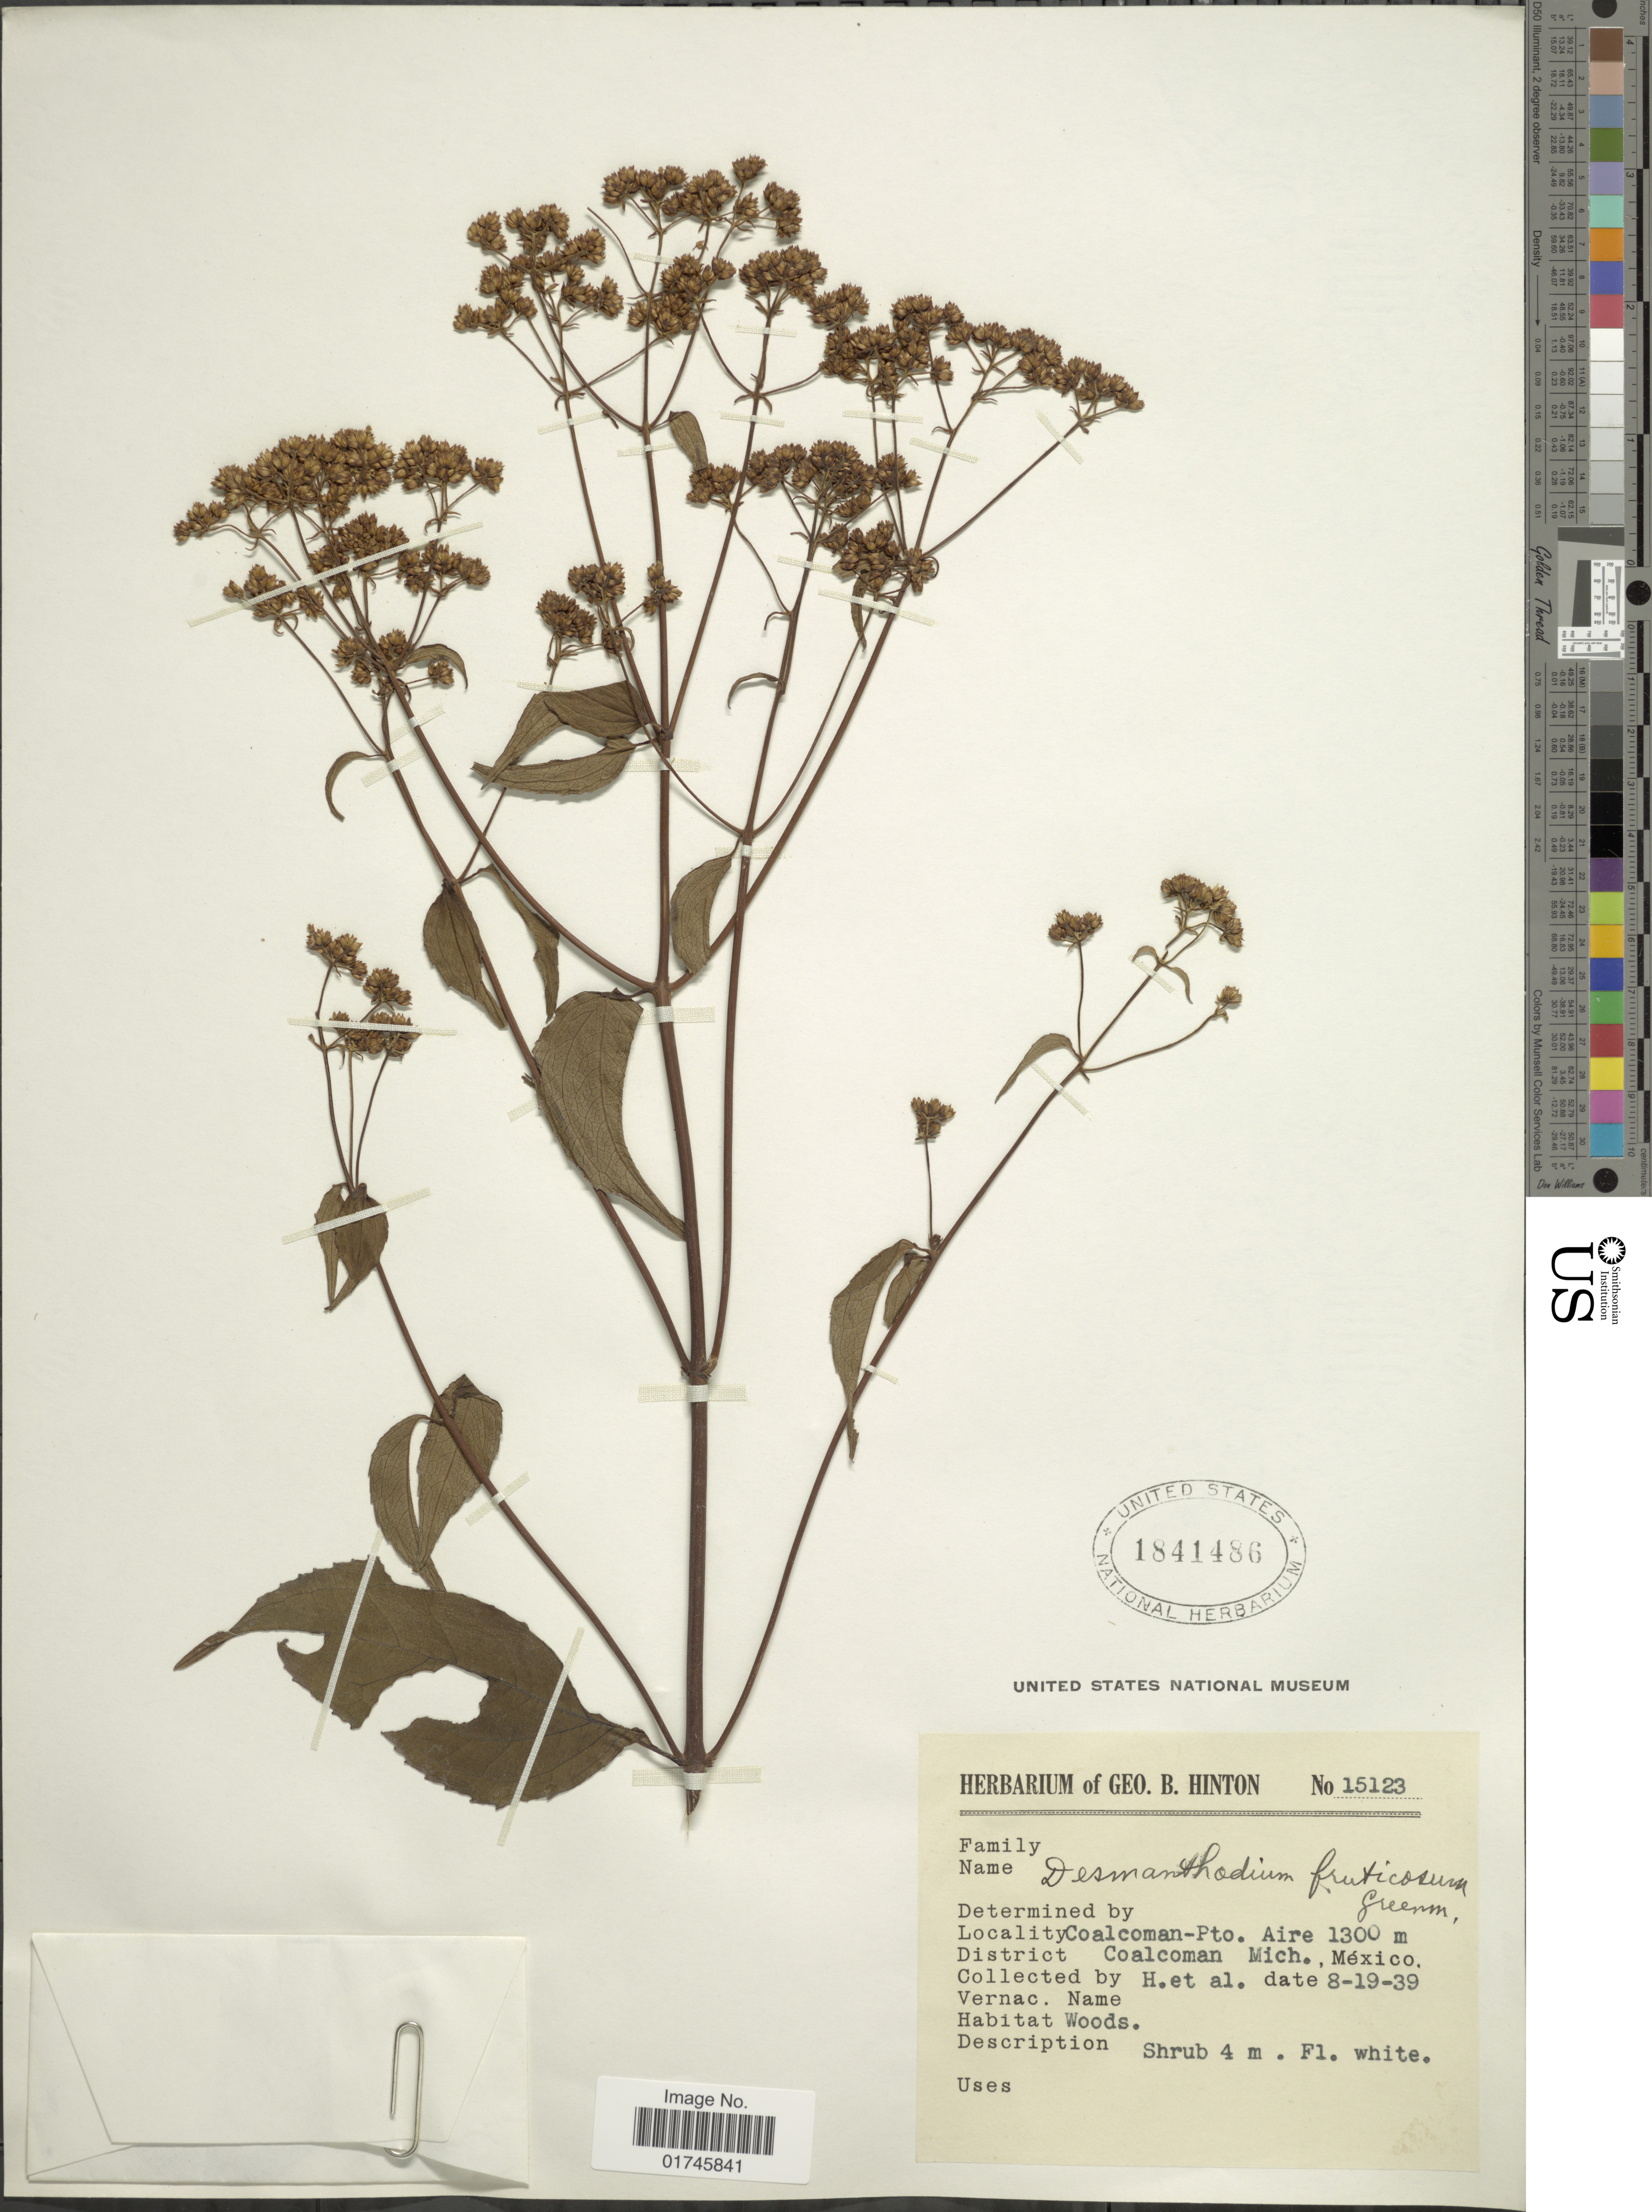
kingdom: Plantae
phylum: Tracheophyta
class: Magnoliopsida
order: Asterales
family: Asteraceae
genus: Desmanthodium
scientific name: Desmanthodium fruticosum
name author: Greenm.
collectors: G. B. Hinton & et al.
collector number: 15123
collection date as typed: Transcribed d/m/y: 19/8/39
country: Mexico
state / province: Michoacán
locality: Coalcoman-Pto. Aire. Coalcoman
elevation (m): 1300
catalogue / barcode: US 1841486